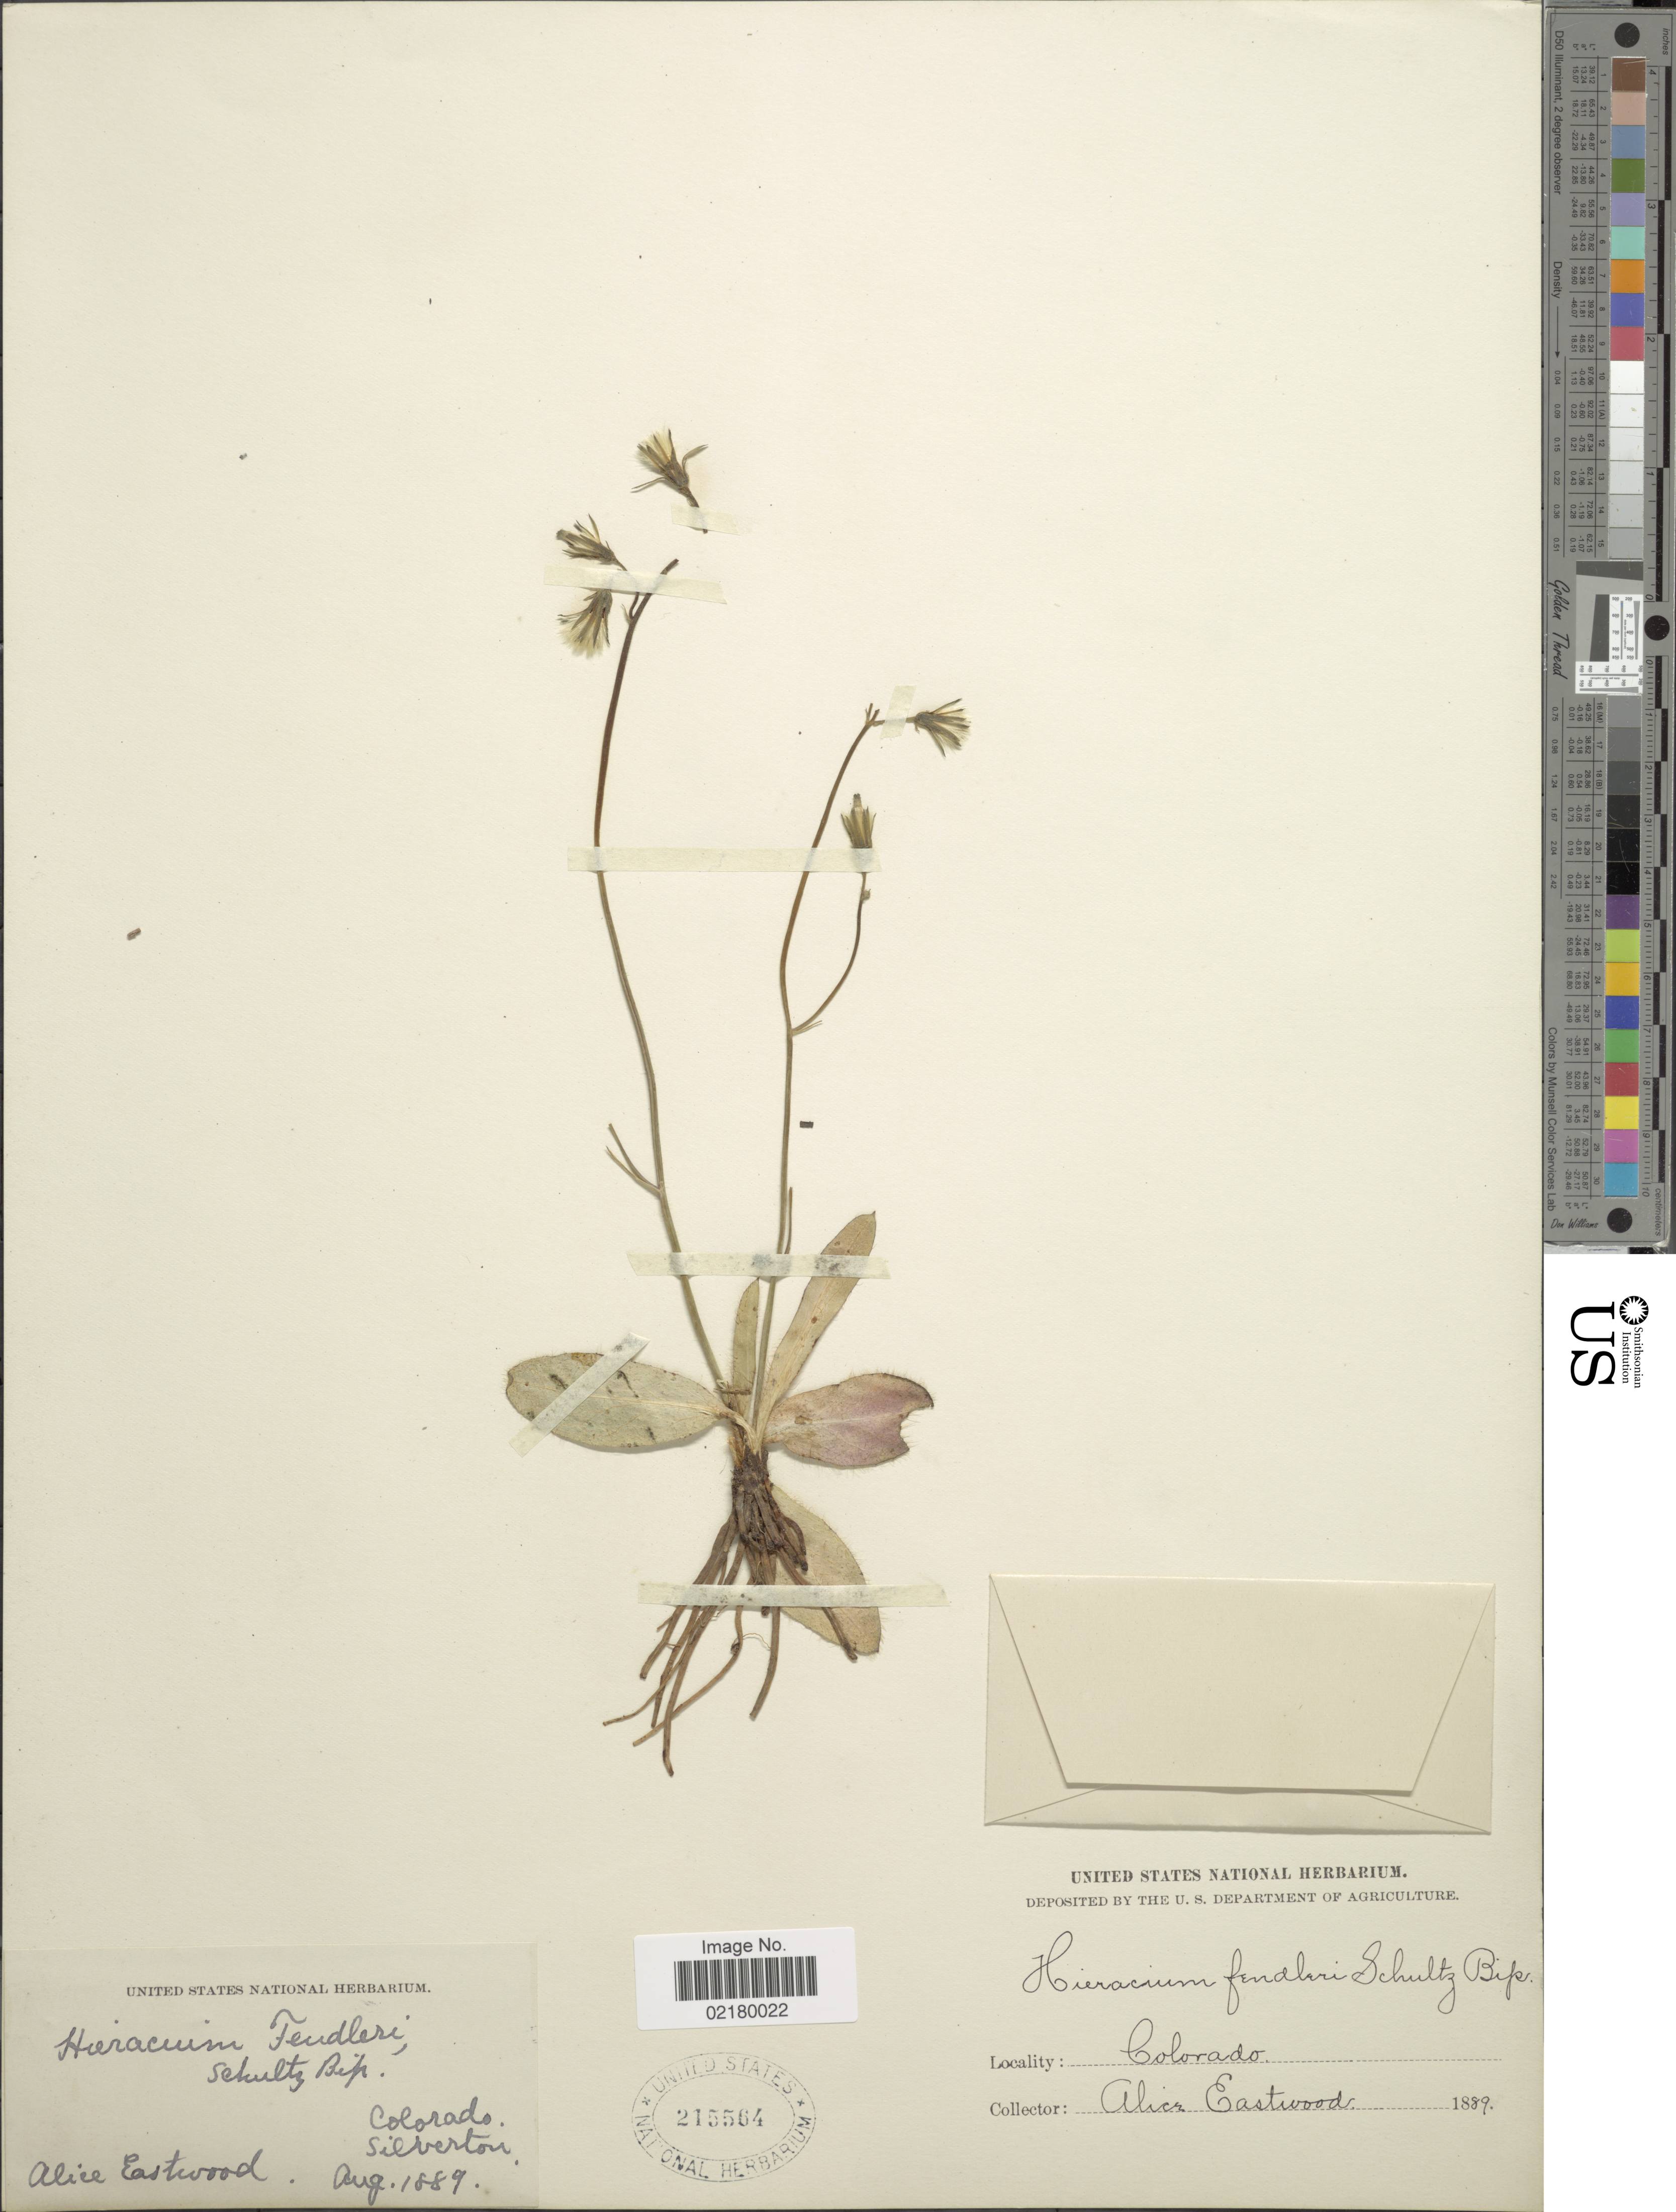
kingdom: Plantae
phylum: Tracheophyta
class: Magnoliopsida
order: Asterales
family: Asteraceae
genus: Hieracium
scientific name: Hieracium fendleri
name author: Sch. Bip.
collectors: A. Eastwood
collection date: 1889-08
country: United States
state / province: Colorado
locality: Silverton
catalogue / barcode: US 215564